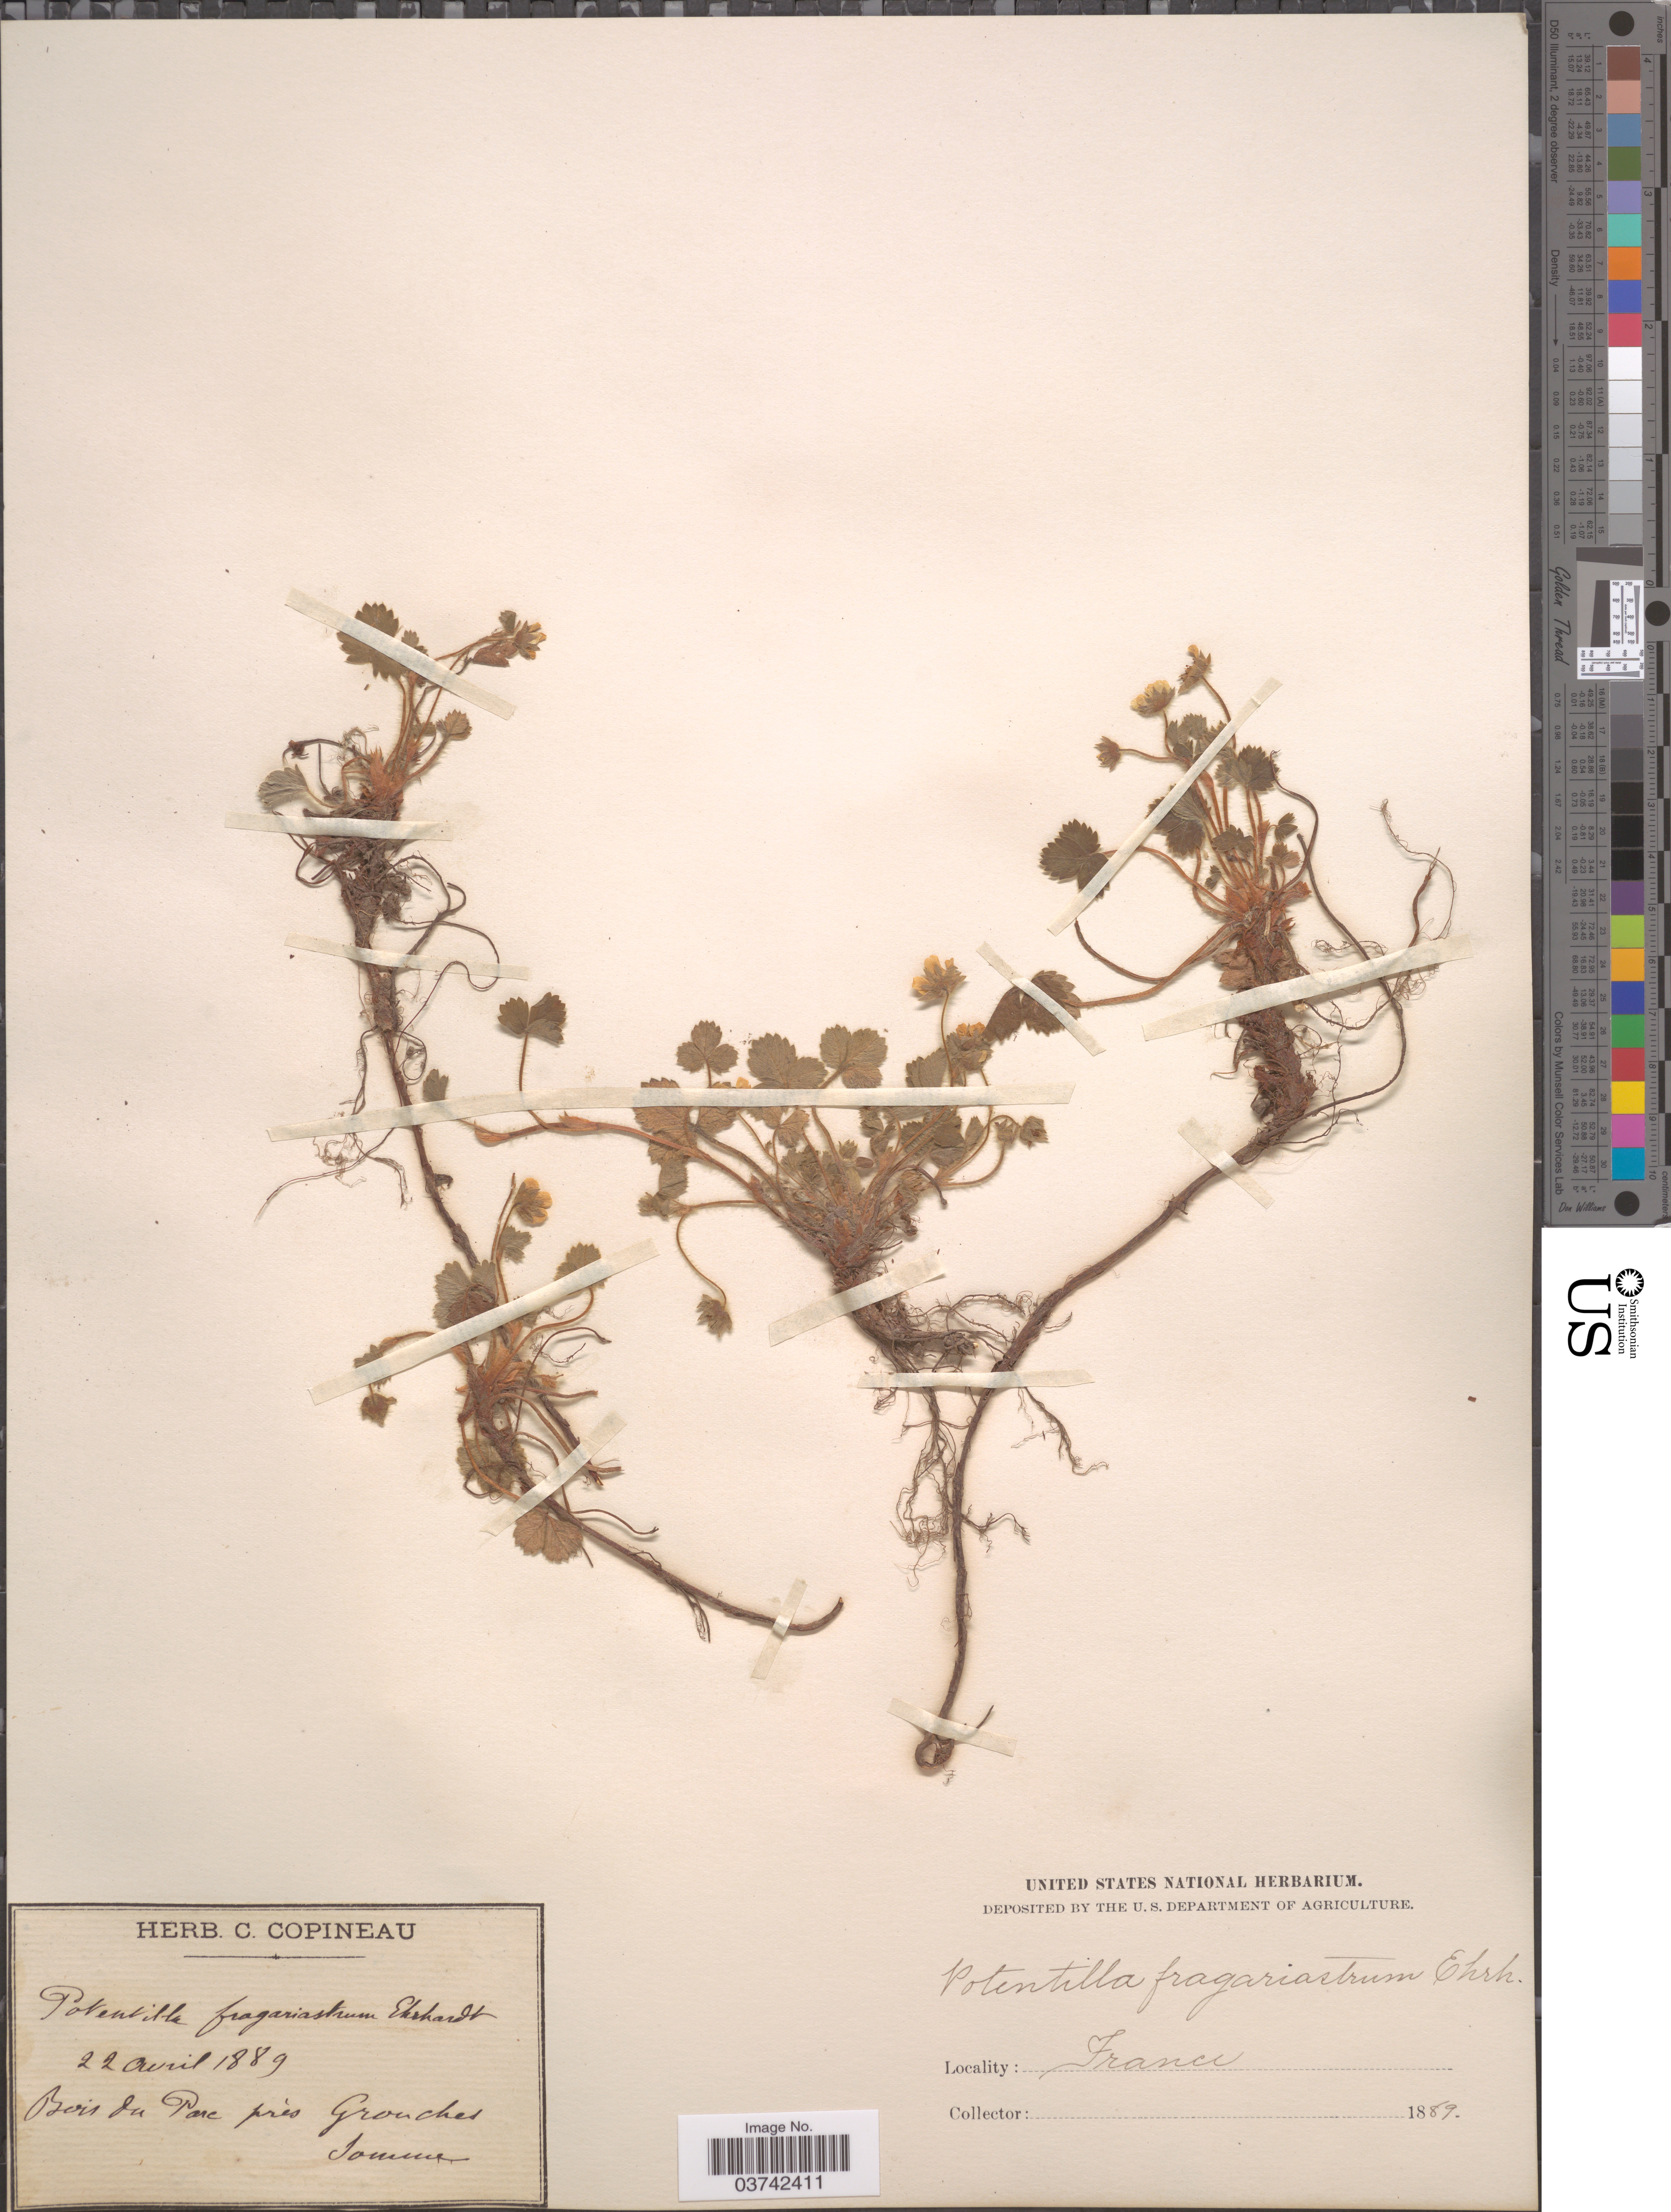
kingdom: Plantae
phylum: Tracheophyta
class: Magnoliopsida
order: Rosales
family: Rosaceae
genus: Potentilla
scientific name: Potentilla fragariastrum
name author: Ehrh. ex Pers.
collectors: ex herb. C. Copineau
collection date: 1889-04-22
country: France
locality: Bois du Parc près Grouches. Somme.